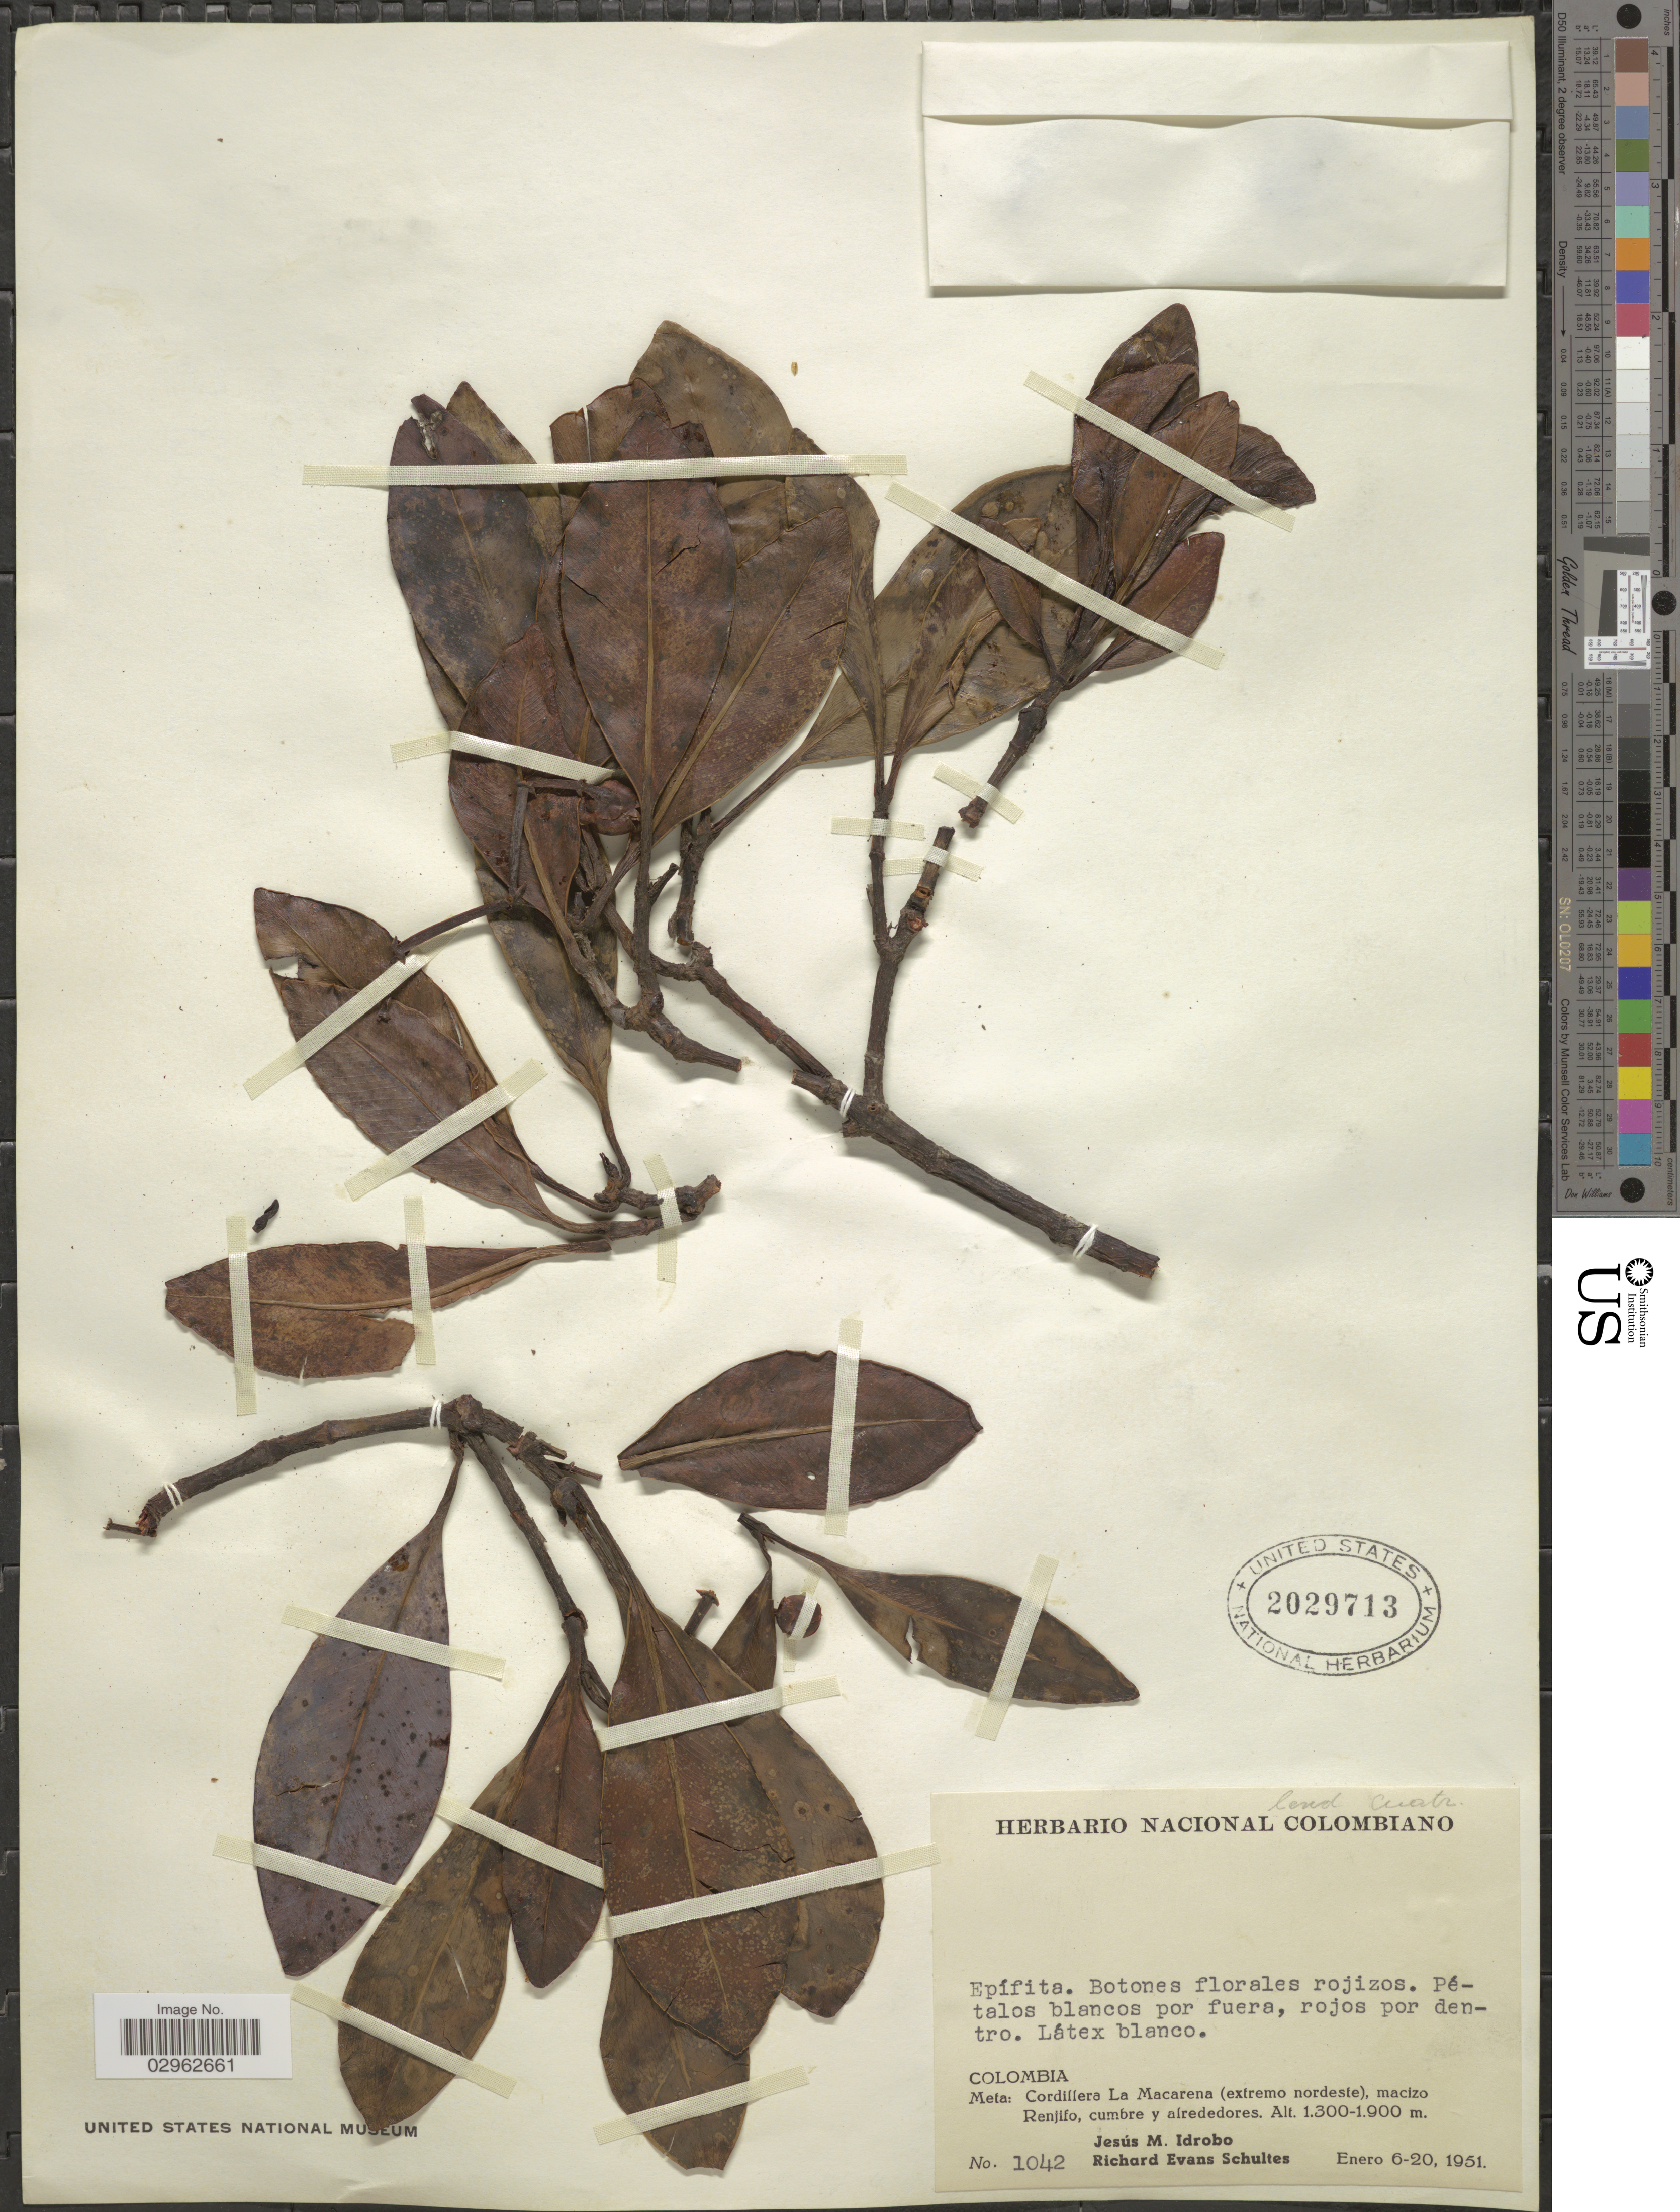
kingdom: Plantae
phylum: Tracheophyta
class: Magnoliopsida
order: Malpighiales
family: Clusiaceae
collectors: J. M. Idrobo & R. E. Schultes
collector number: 1042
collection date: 1951-01-06/1951-01-20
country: Colombia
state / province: Meta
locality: Cordillera La Macarena (extremo nordeste), macizo Renjifo, cumbre y alrededores.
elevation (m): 1300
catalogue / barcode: US 2029713